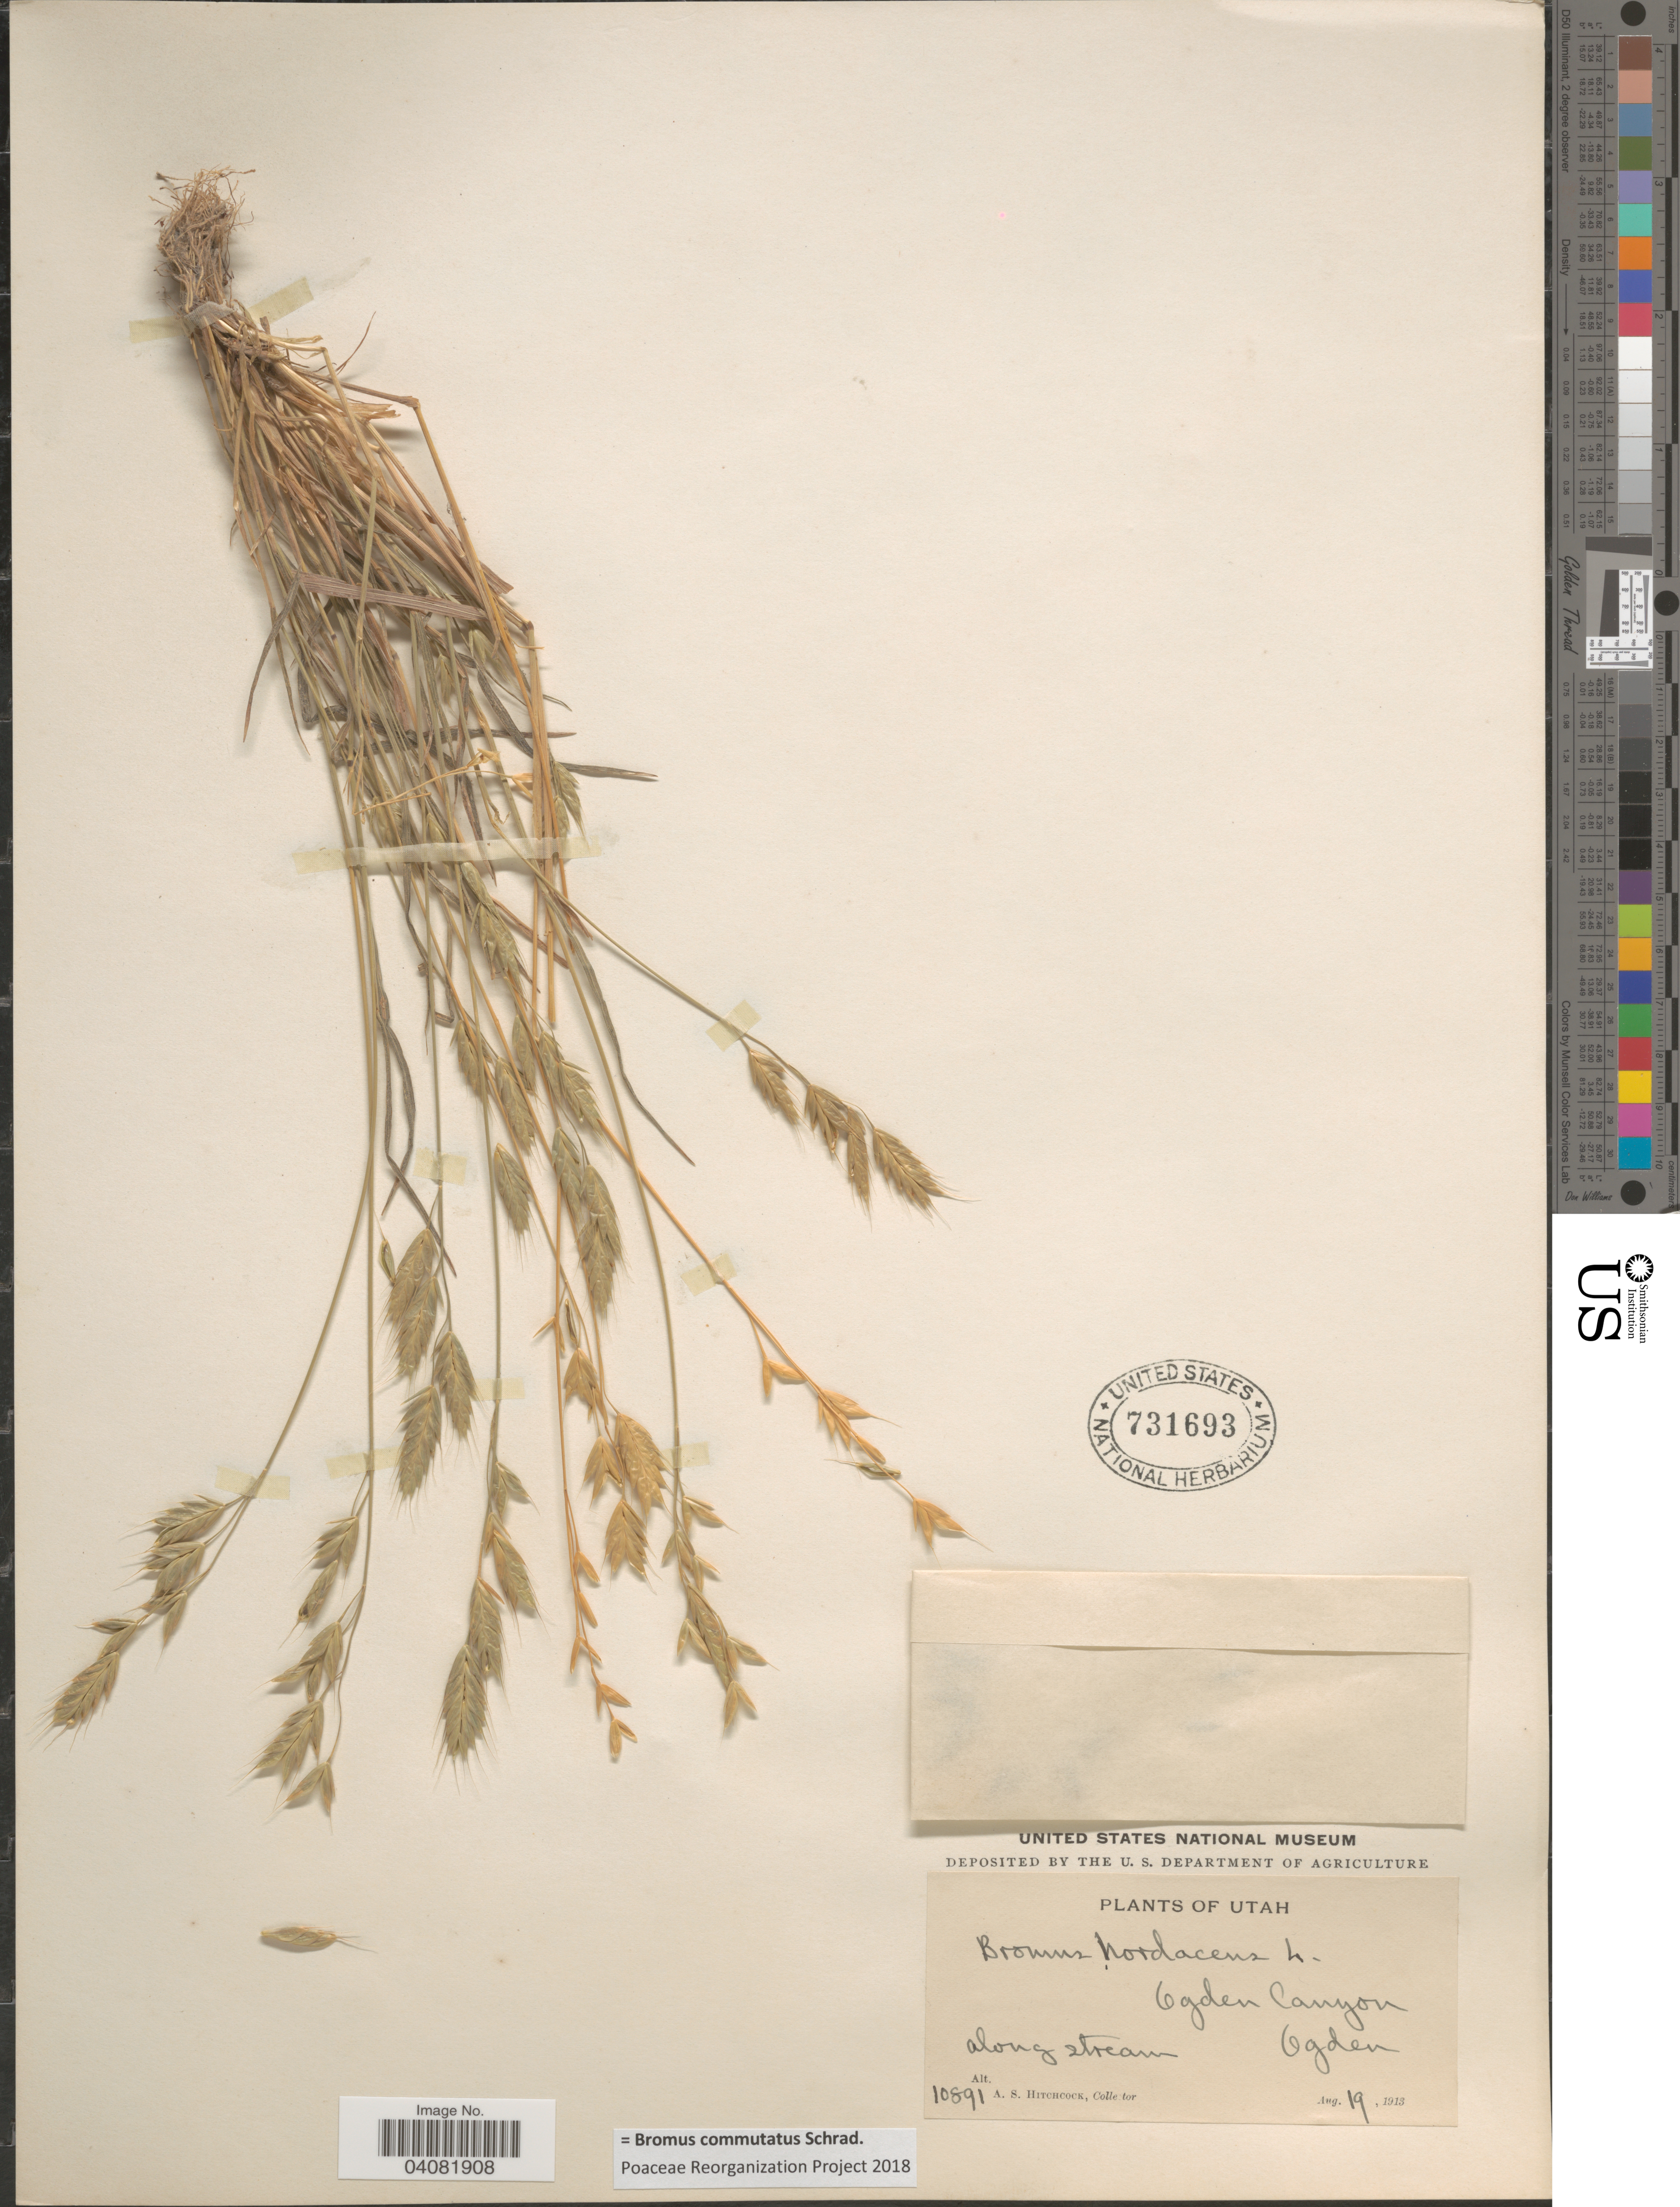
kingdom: Plantae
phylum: Tracheophyta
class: Liliopsida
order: Poales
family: Poaceae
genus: Bromus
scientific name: Bromus commutatus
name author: Schrad.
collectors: A. S. Hitchcock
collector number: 10891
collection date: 1913-08-19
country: United States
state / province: Utah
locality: Ogden Canyon. Along stream Ogden.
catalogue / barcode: US 731693